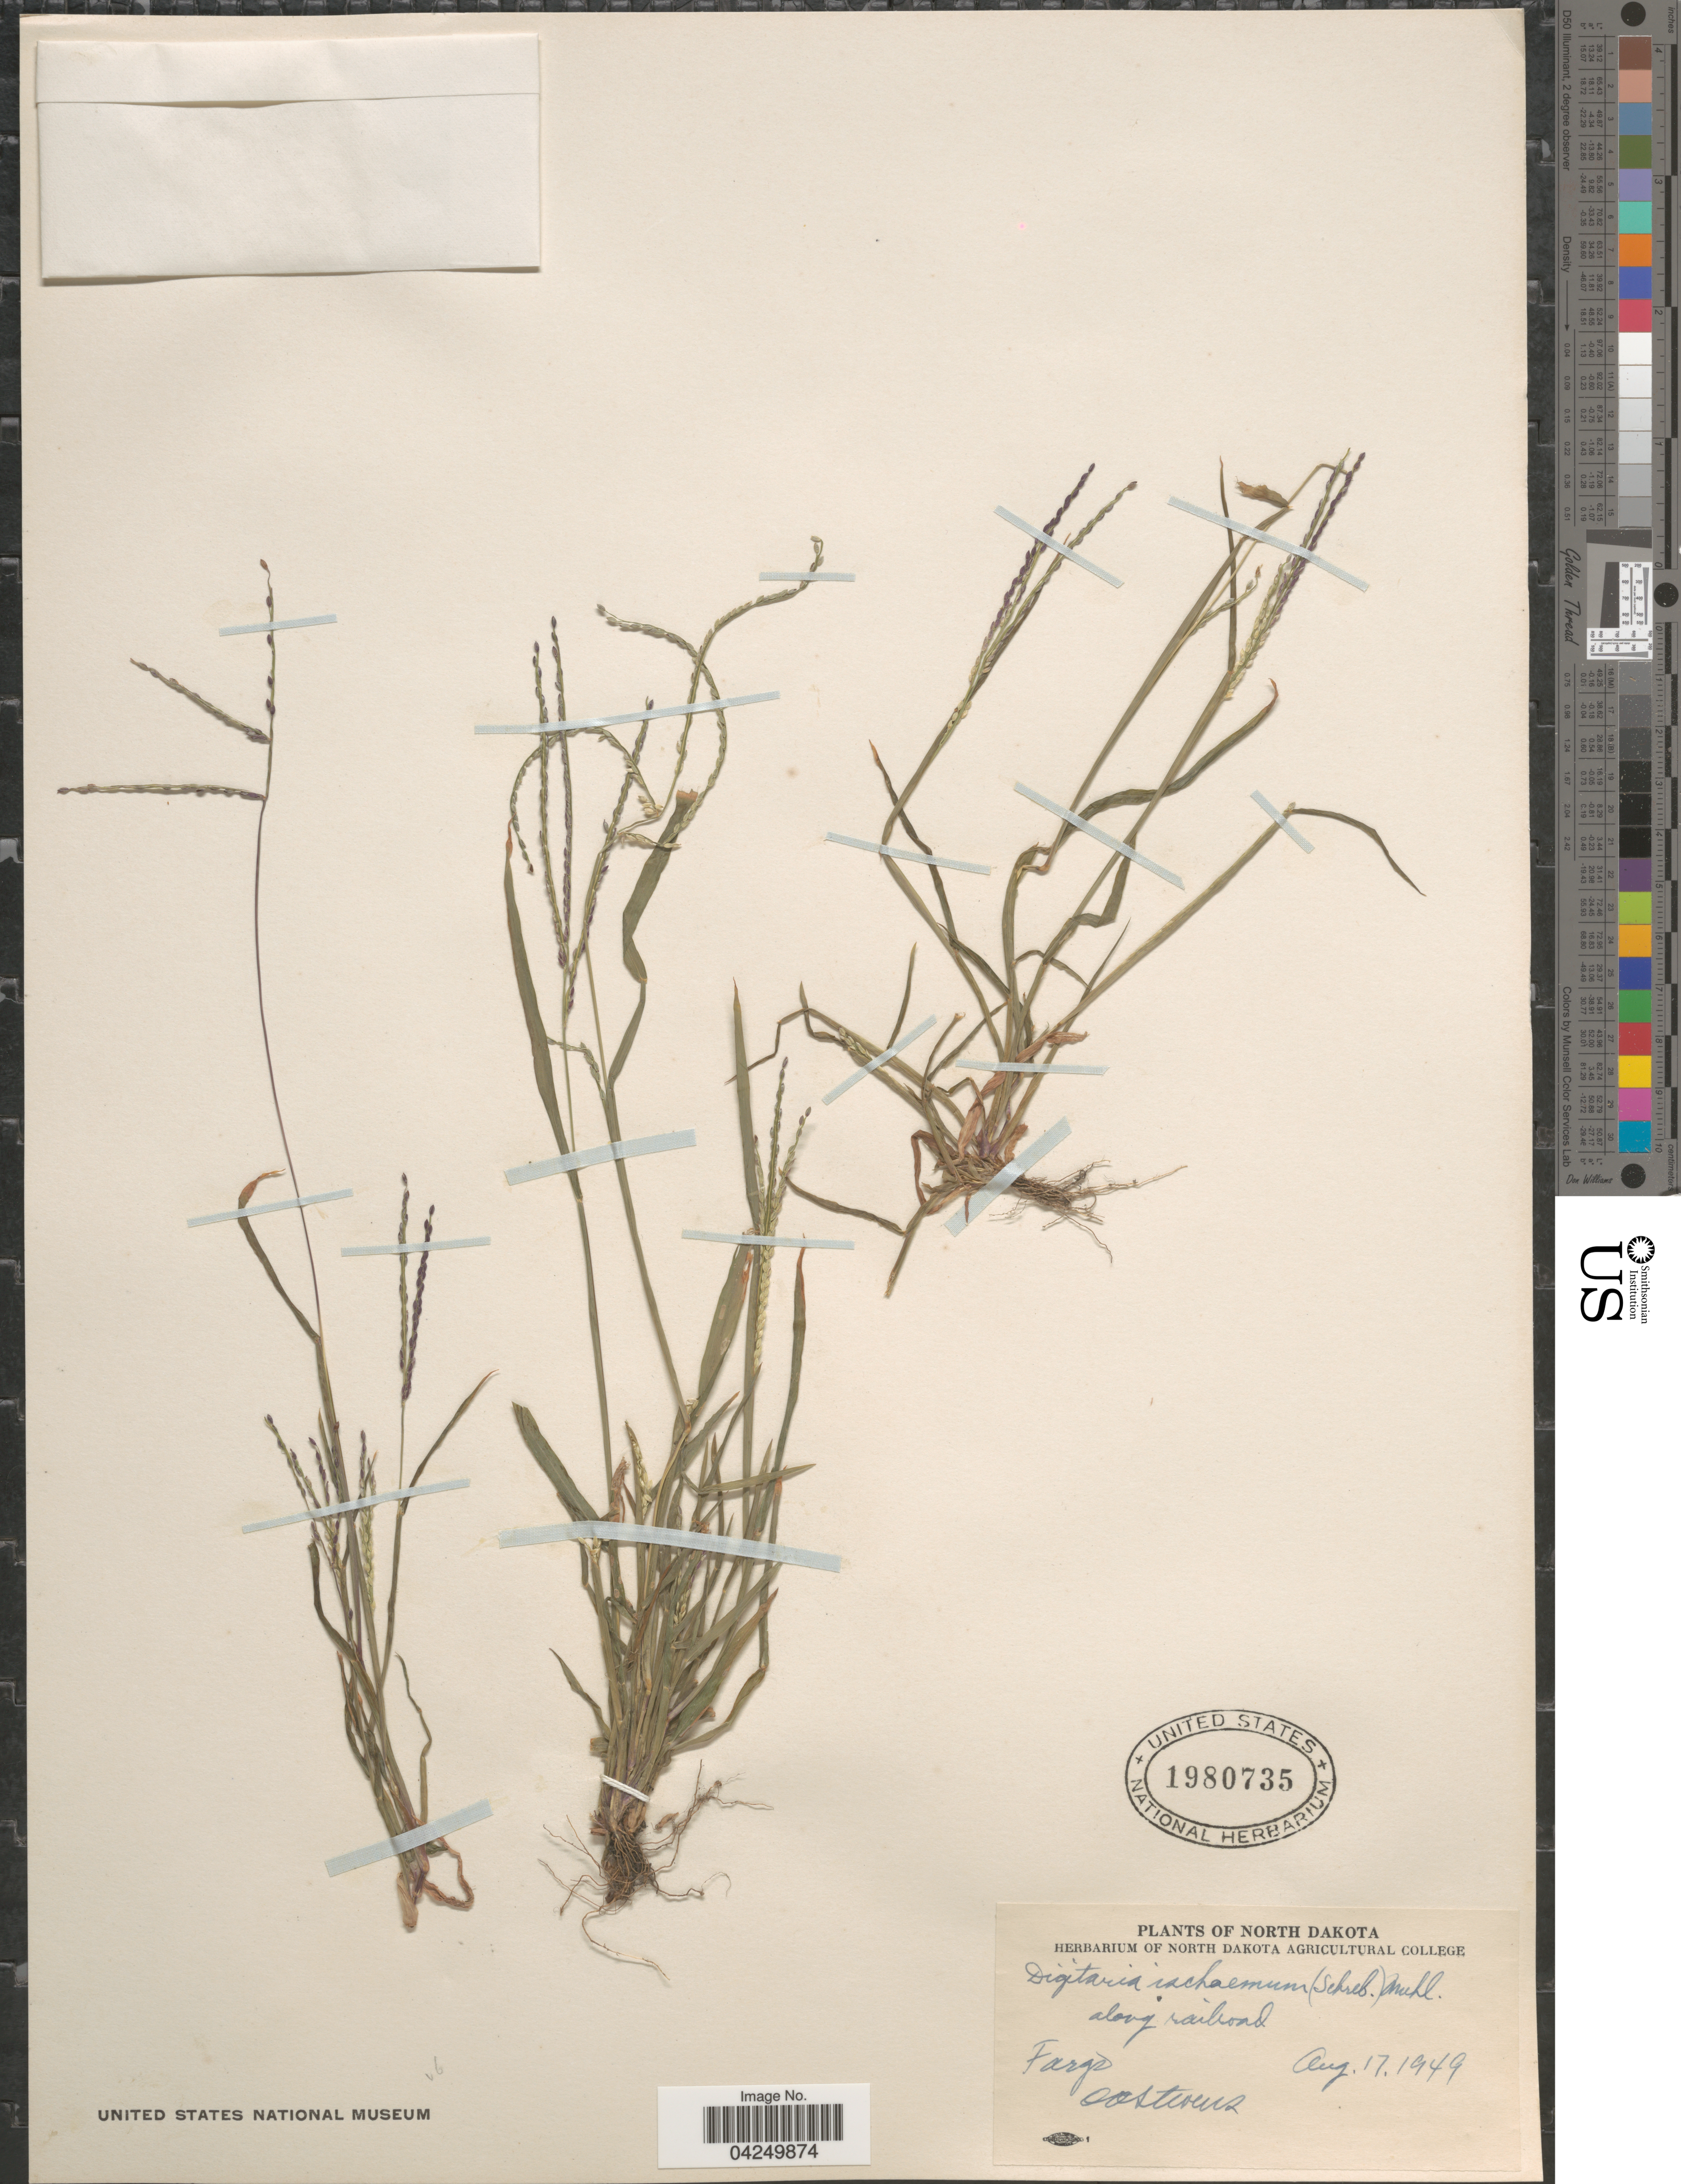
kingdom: Plantae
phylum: Tracheophyta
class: Liliopsida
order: Poales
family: Poaceae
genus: Digitaria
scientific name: Digitaria ischaemum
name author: (Schreber) Schreber ex Muhl.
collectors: O. A. Stevens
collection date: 1949-08-17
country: United States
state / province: North Dakota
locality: Along railroad. Fargo.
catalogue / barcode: US 1980735